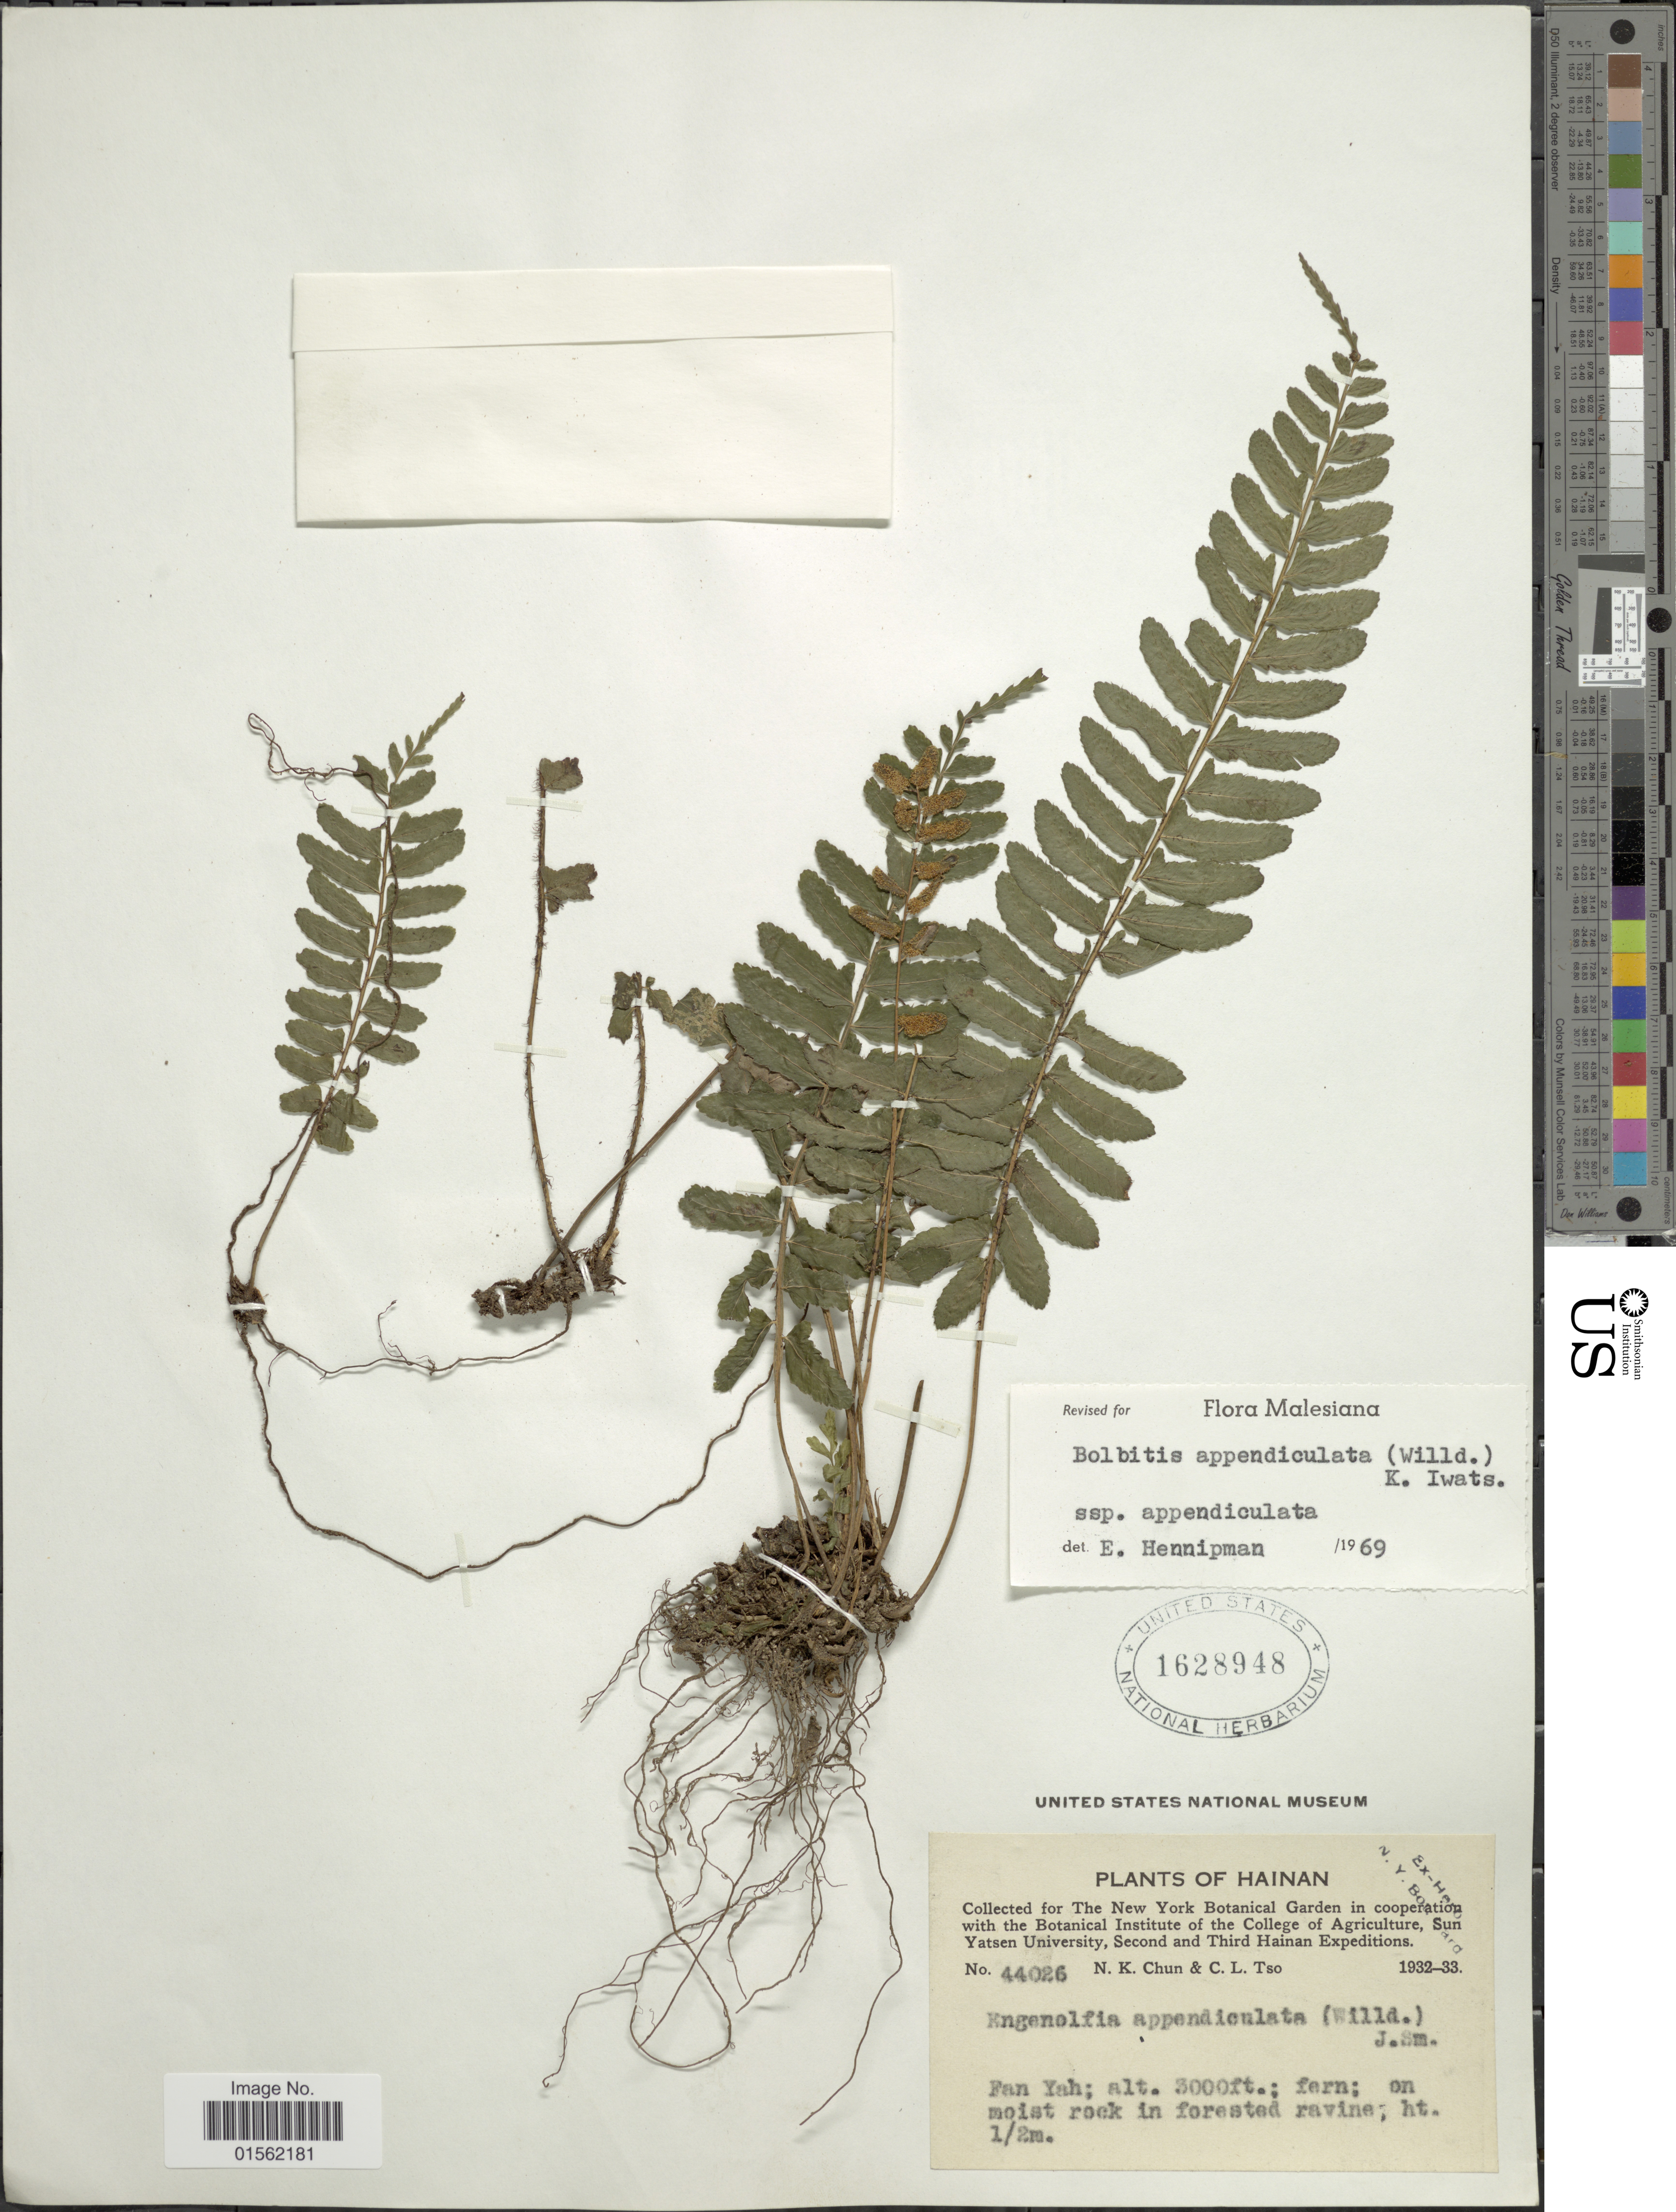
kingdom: Plantae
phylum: Tracheophyta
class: Polypodiopsida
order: Polypodiales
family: Dryopteridaceae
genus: Bolbitis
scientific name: Bolbitis appendiculata var. appendiculata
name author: (Willd.) K. Iwats.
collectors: N. K. Chun & C. Tso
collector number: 44026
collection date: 1932/1933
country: China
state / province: Hainan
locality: Fan Yah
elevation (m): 914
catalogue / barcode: US 1628948